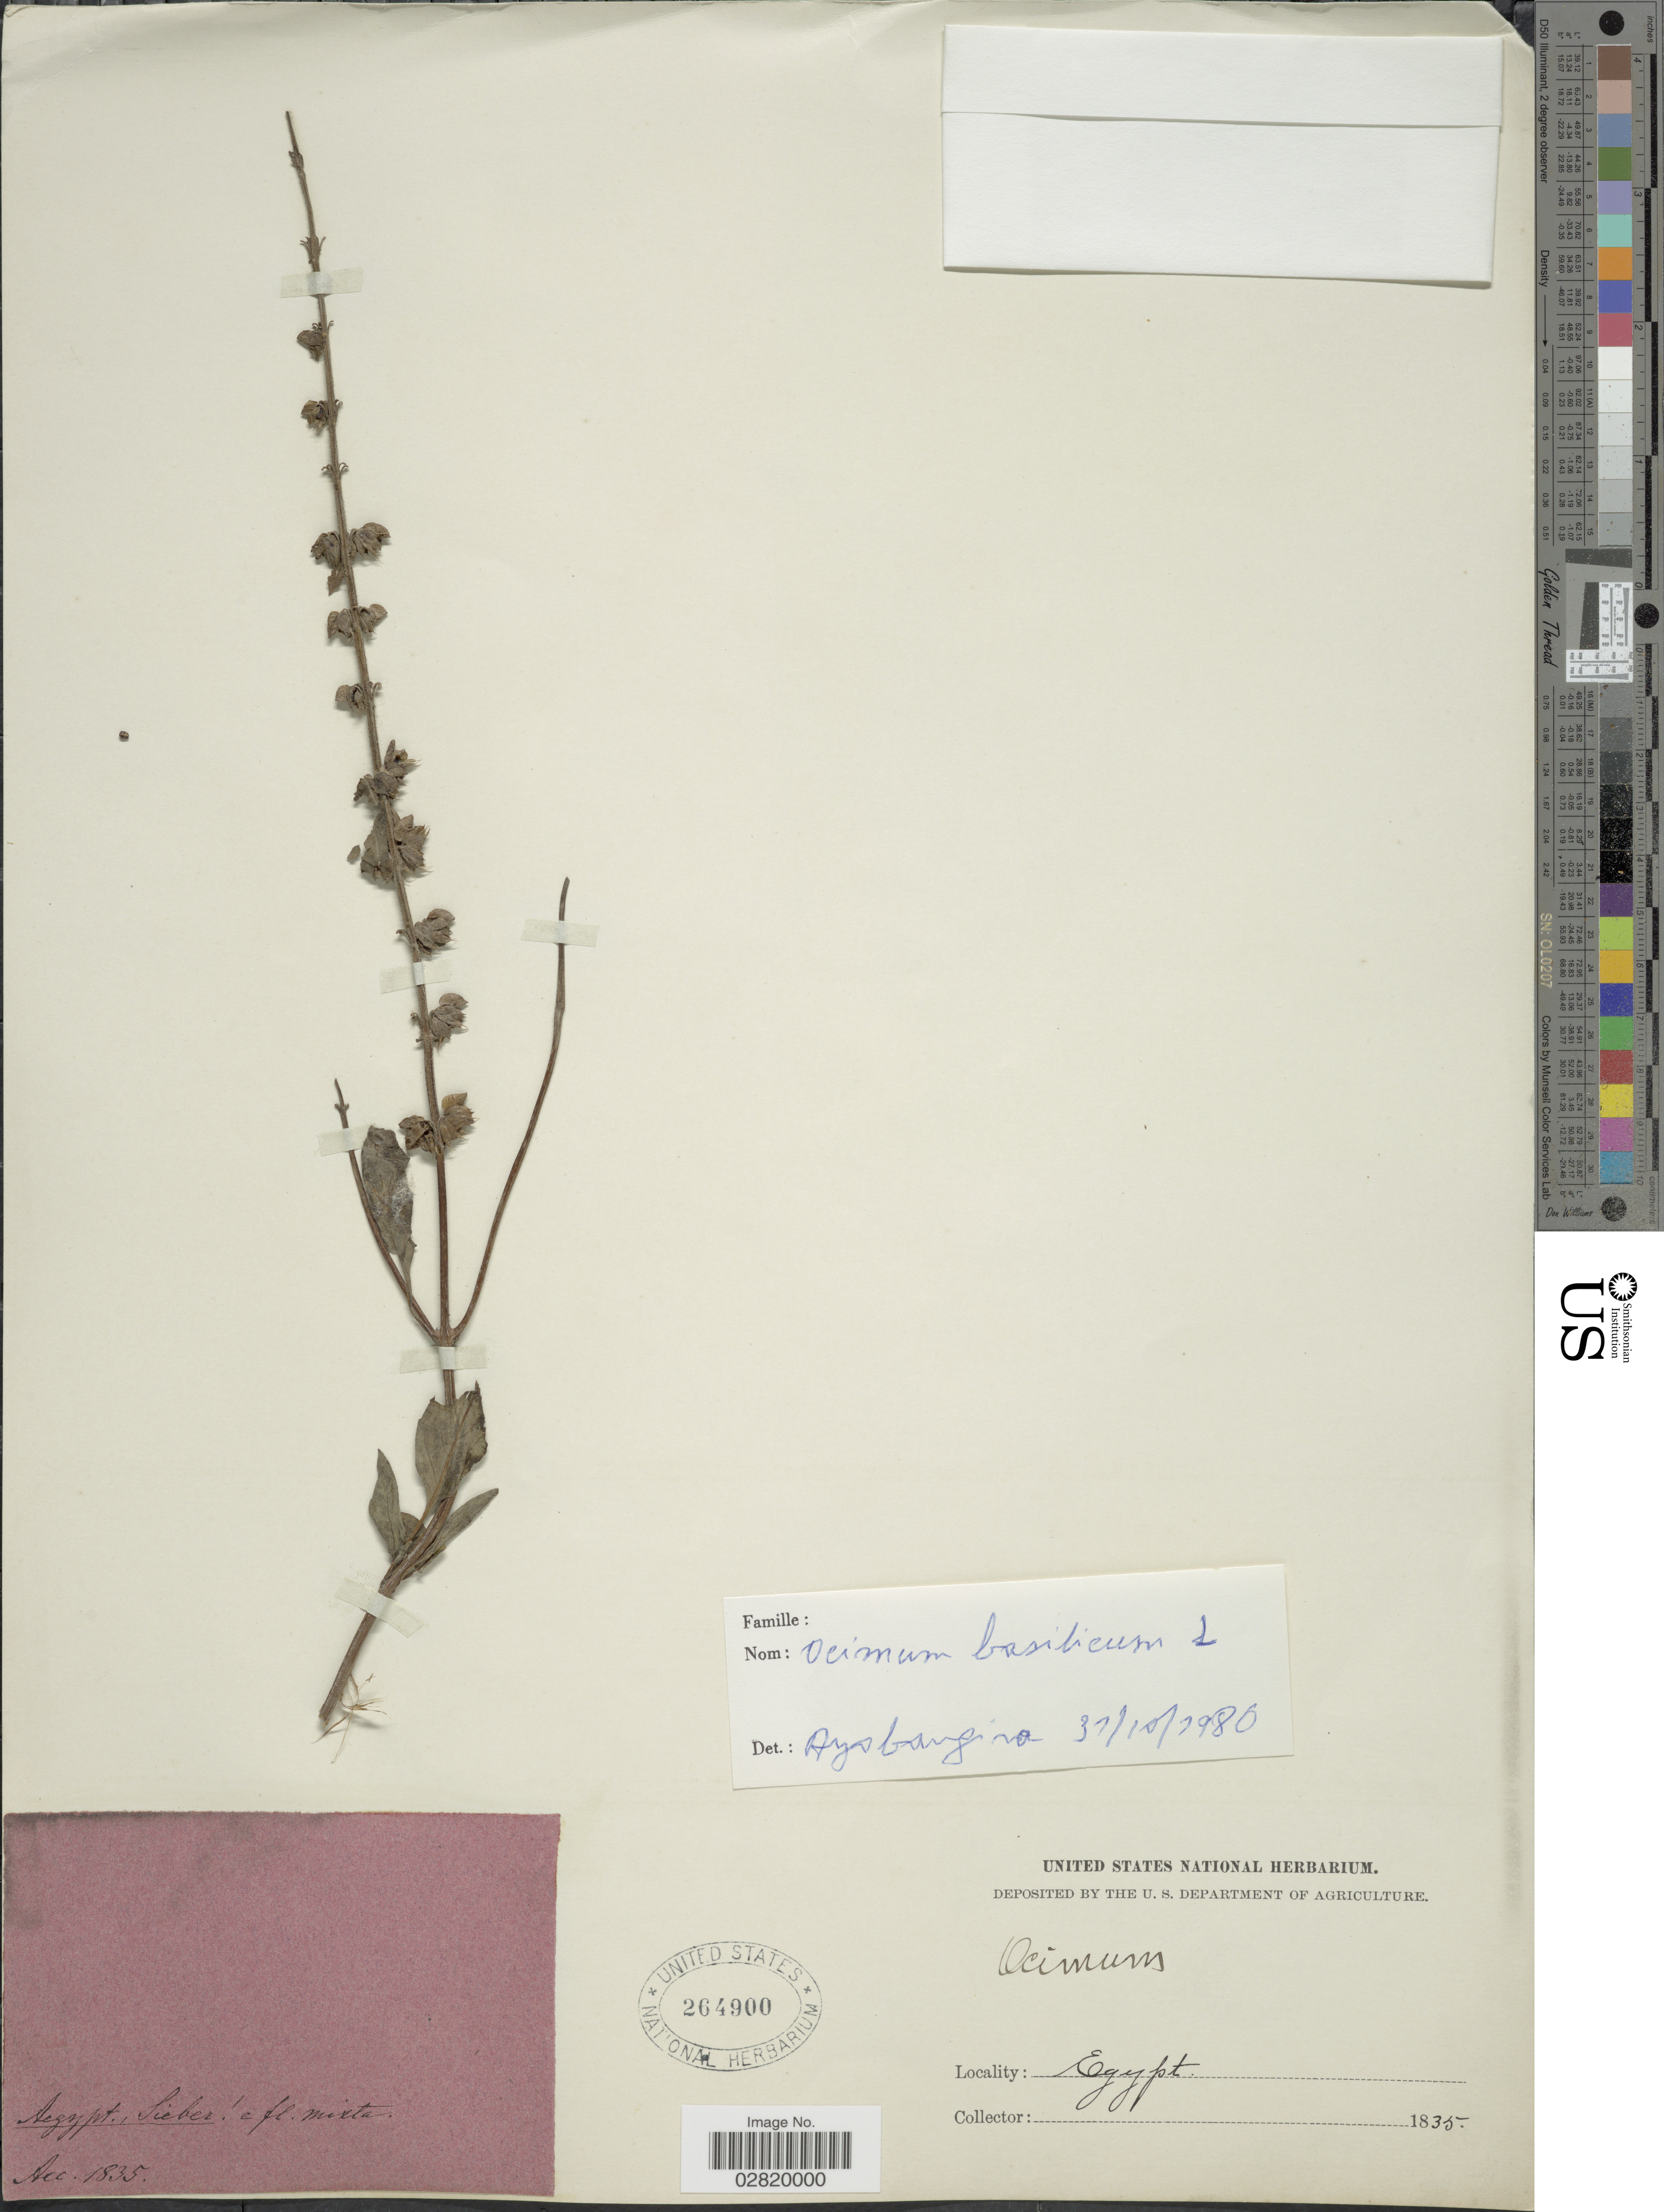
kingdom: Plantae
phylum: Tracheophyta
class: Magnoliopsida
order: Lamiales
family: Lamiaceae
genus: Ocimum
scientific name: Ocimum basilicum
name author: L.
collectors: -- Sieber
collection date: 1835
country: Egypt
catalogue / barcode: US 264900